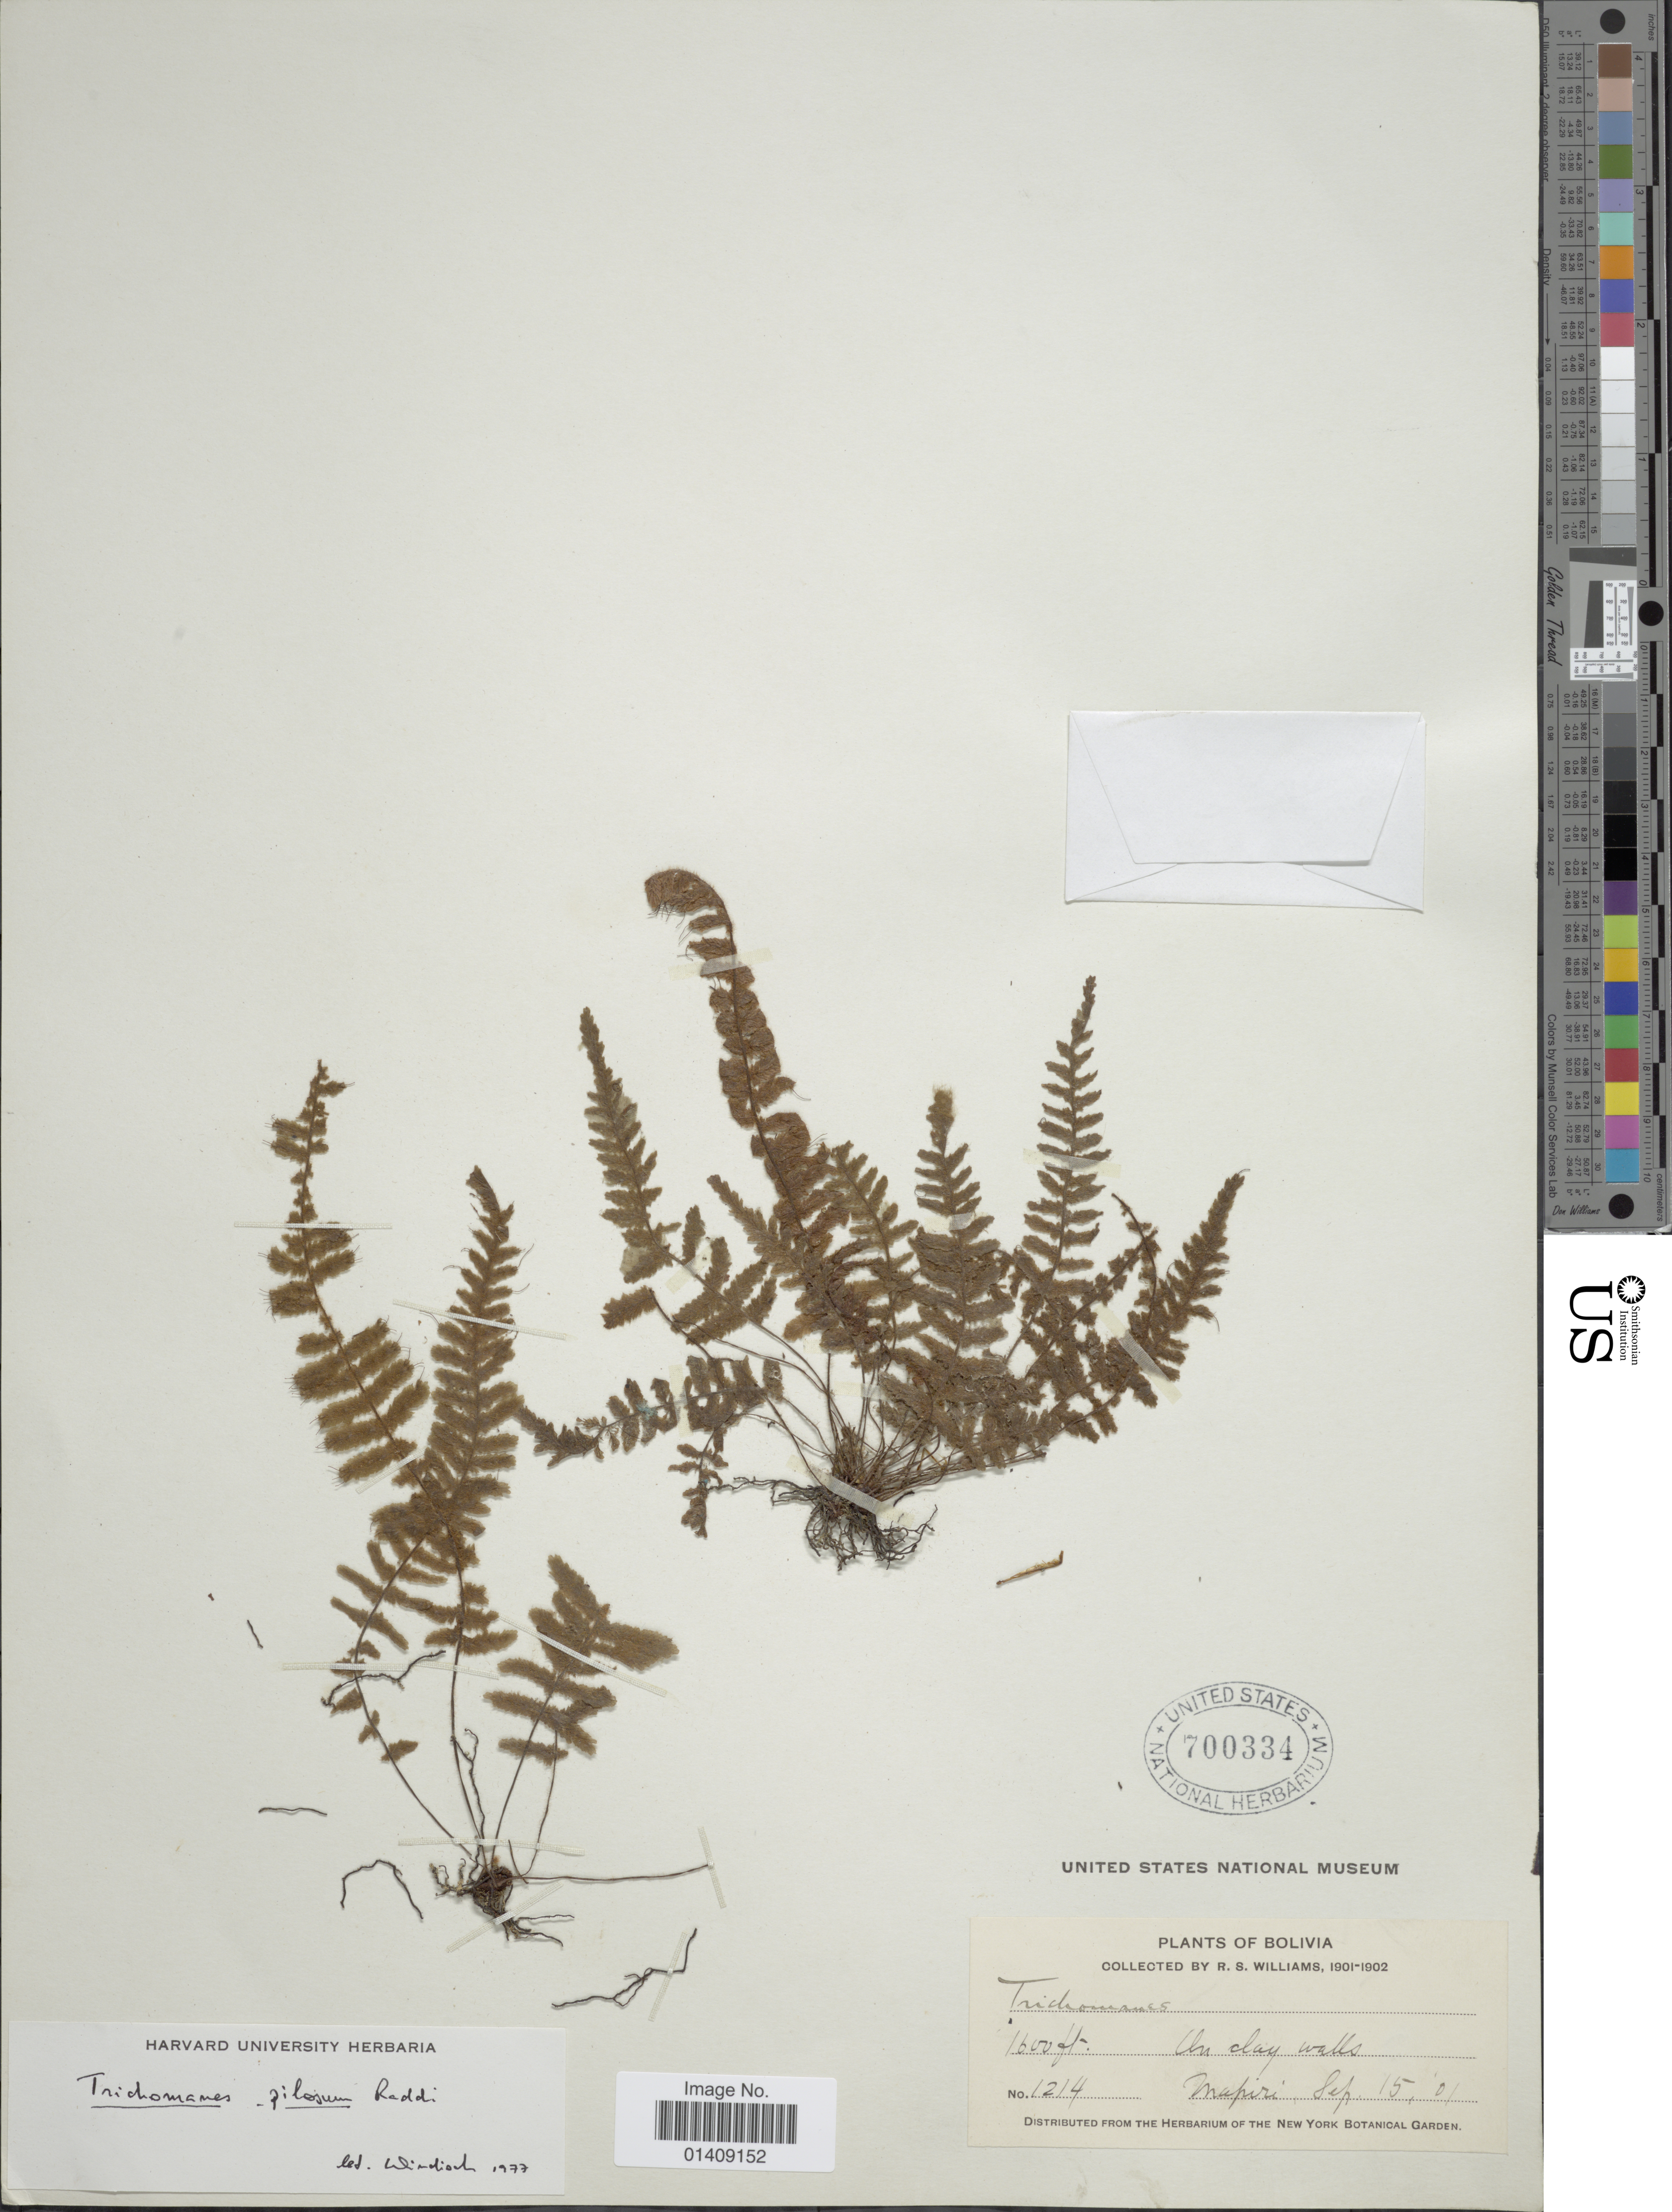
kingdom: Plantae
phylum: Tracheophyta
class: Polypodiopsida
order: Hymenophyllales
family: Hymenophyllaceae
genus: Trichomanes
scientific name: Trichomanes pilosum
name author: Raddi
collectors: R. S. Williams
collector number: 1214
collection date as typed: Sep. 15, 1901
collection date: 1901-09-15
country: Bolivia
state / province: La Páz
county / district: Larecaja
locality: Mapiri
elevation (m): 488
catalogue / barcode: US 700334